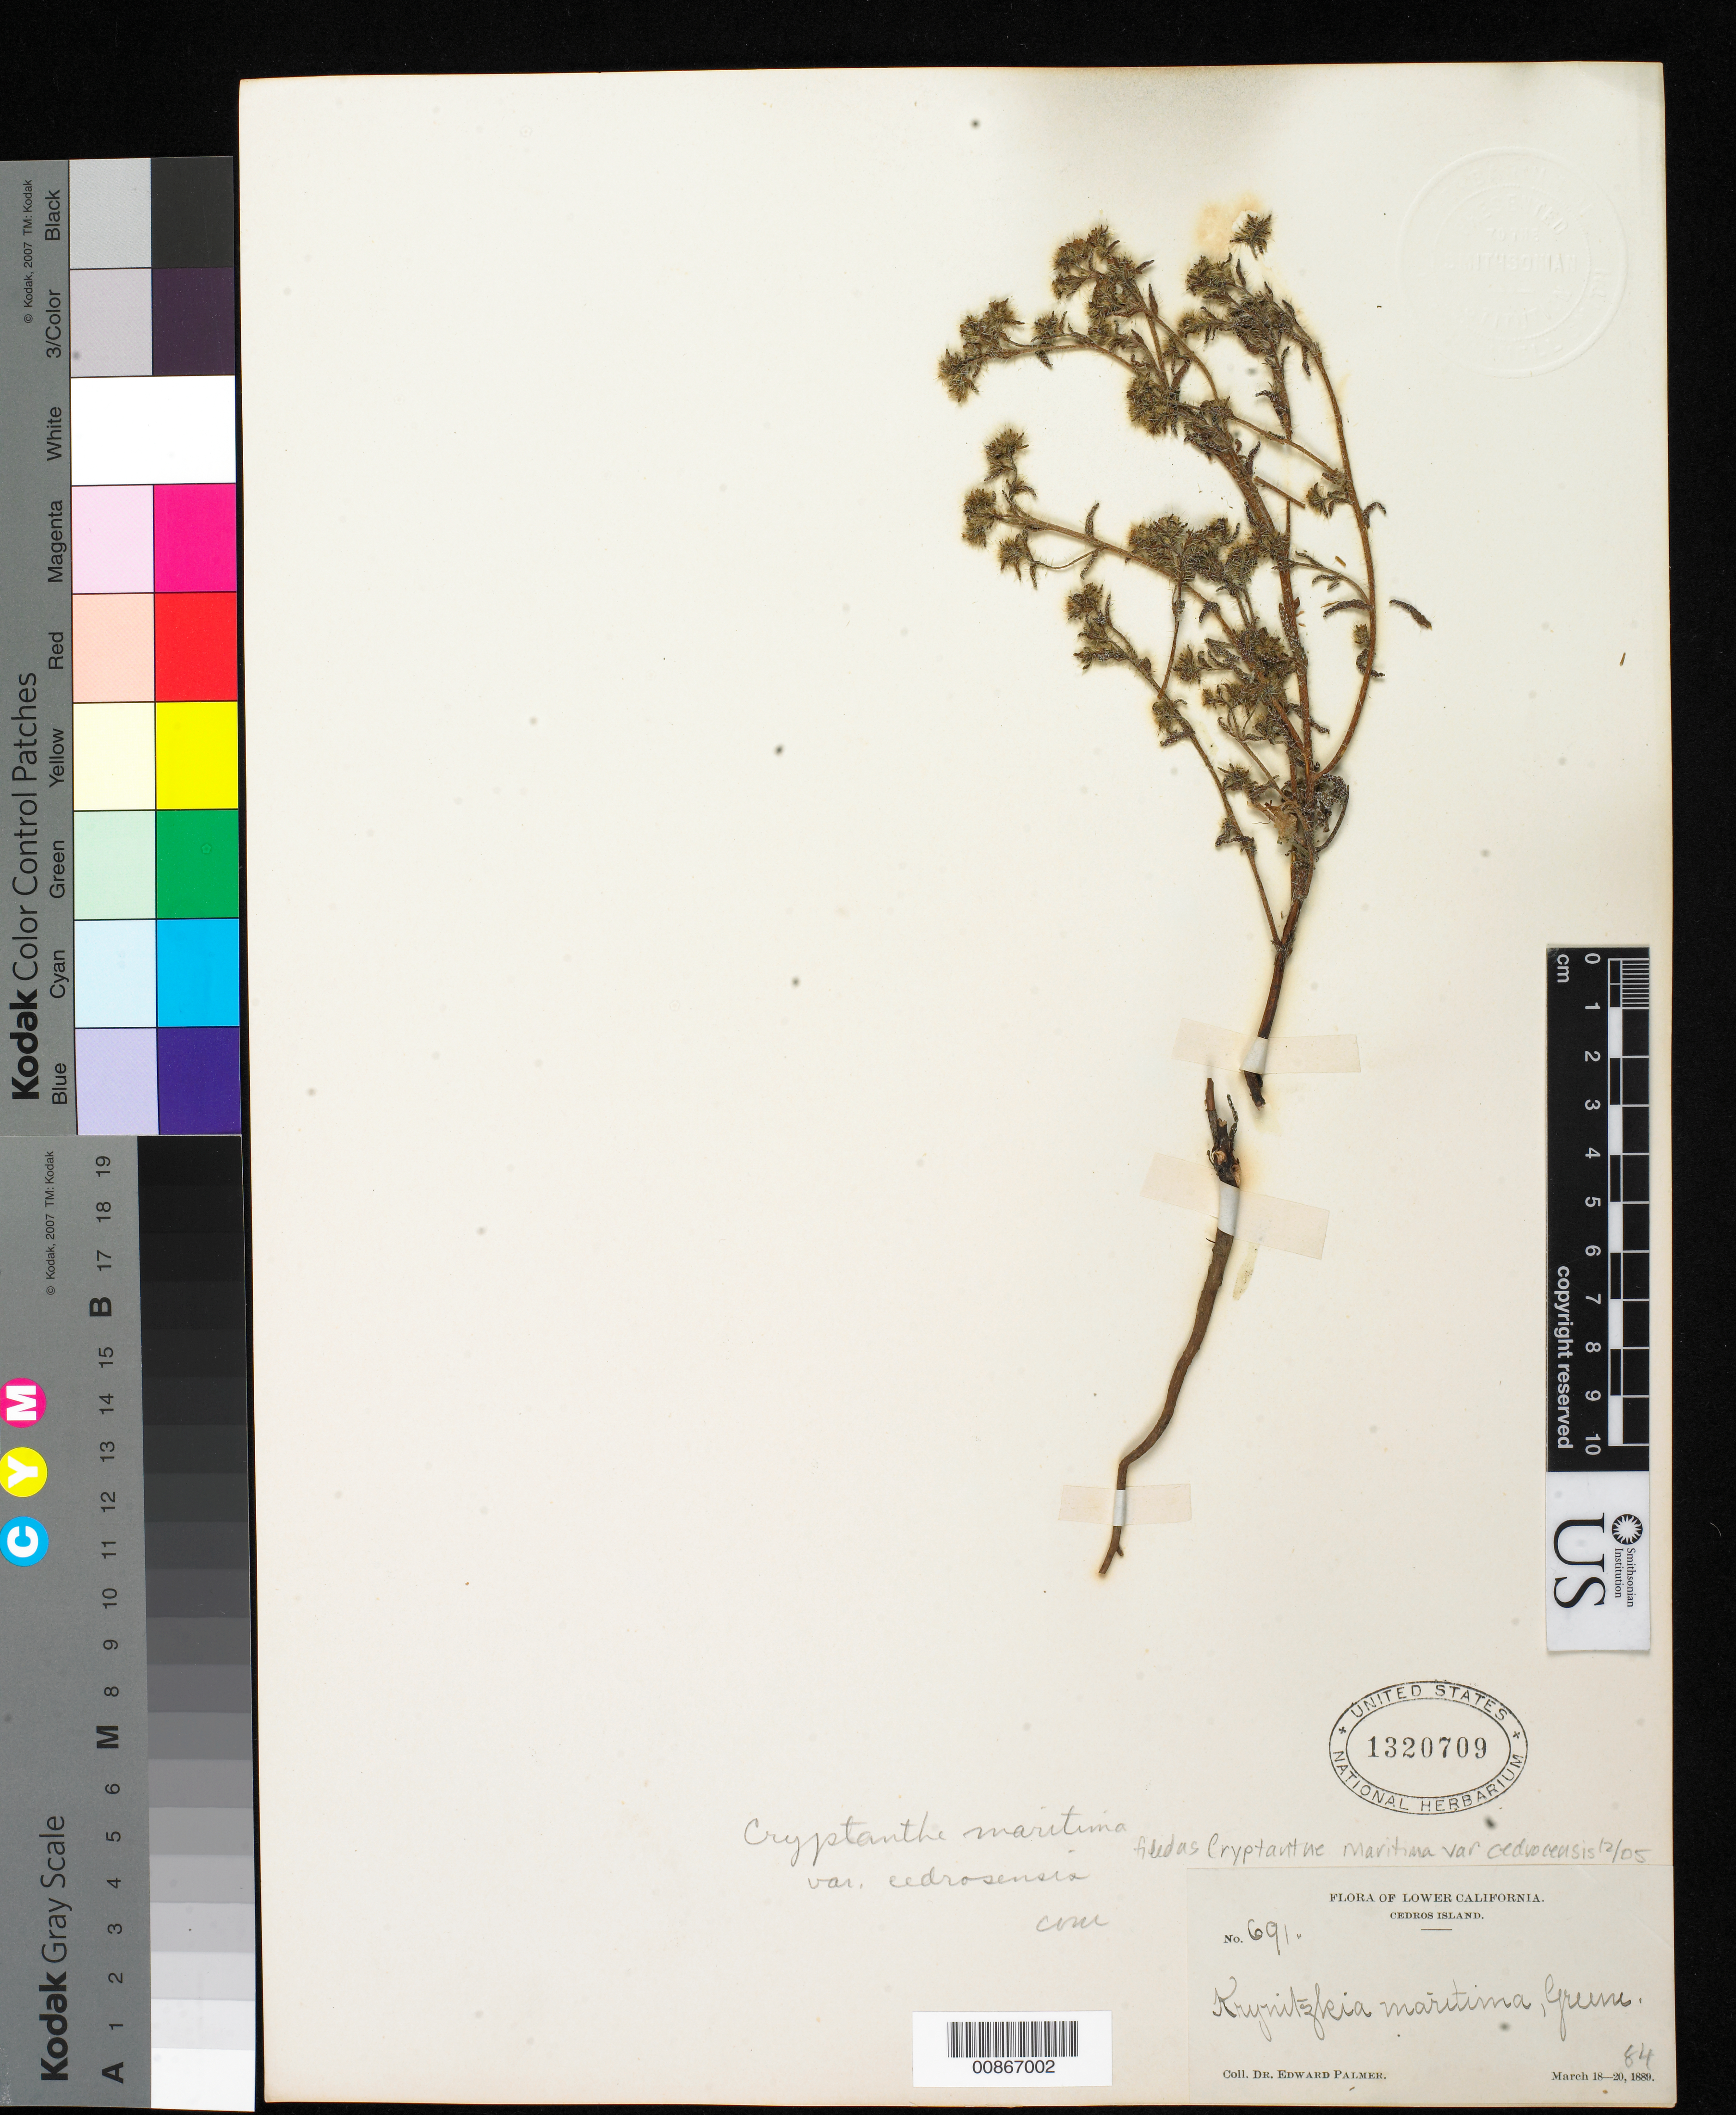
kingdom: Plantae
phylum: Tracheophyta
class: Magnoliopsida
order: Boraginales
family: Boraginaceae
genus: Cryptantha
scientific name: Cryptantha maritima var. cedrosensis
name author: (Greene) I.M. Johnst.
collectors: E. Palmer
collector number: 691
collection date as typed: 18 Mar 1889 to 20 Mar 1889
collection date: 1889-03-18/1889-03-20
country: Mexico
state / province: Baja California Norte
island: Cedros I.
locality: Cedros Island, Baja California.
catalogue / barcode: US 1320709